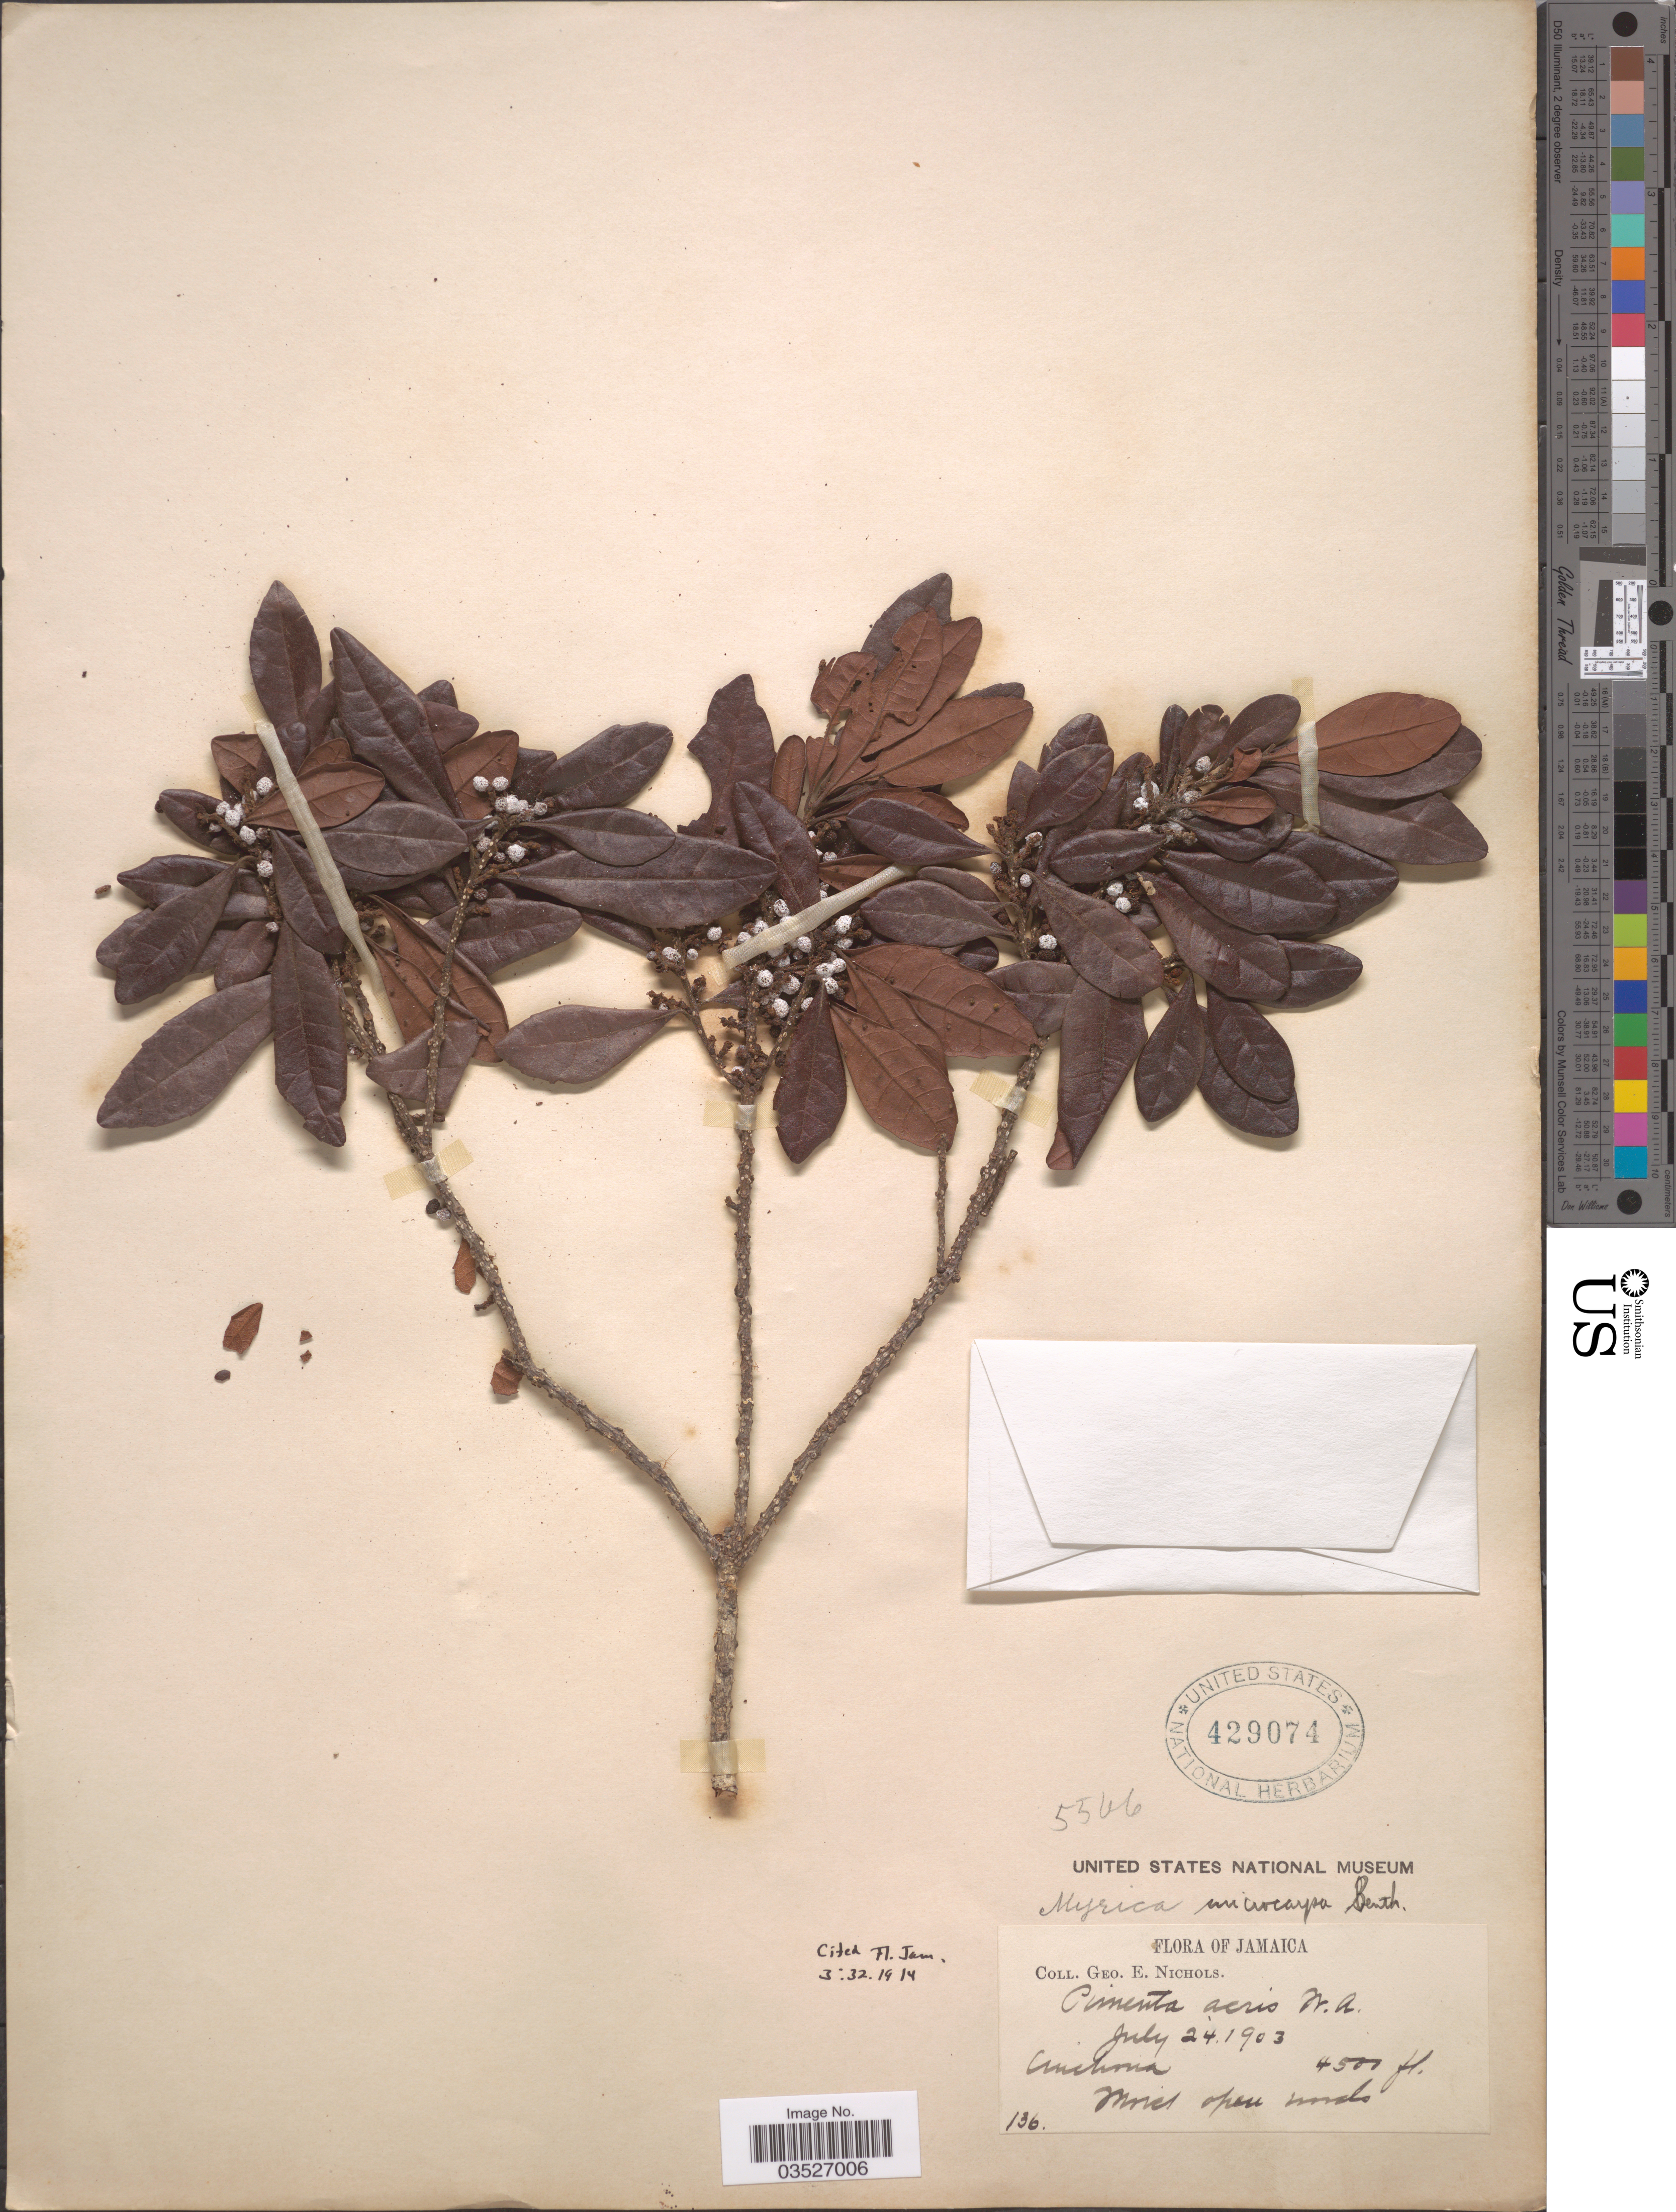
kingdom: Plantae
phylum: Tracheophyta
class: Magnoliopsida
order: Fagales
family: Myricaceae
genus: Myrica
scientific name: Myrica microcarpa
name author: Benth.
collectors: G. E. Nichols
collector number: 136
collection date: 1903-07-24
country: Jamaica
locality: Cinchona.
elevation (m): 1372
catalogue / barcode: US 429074